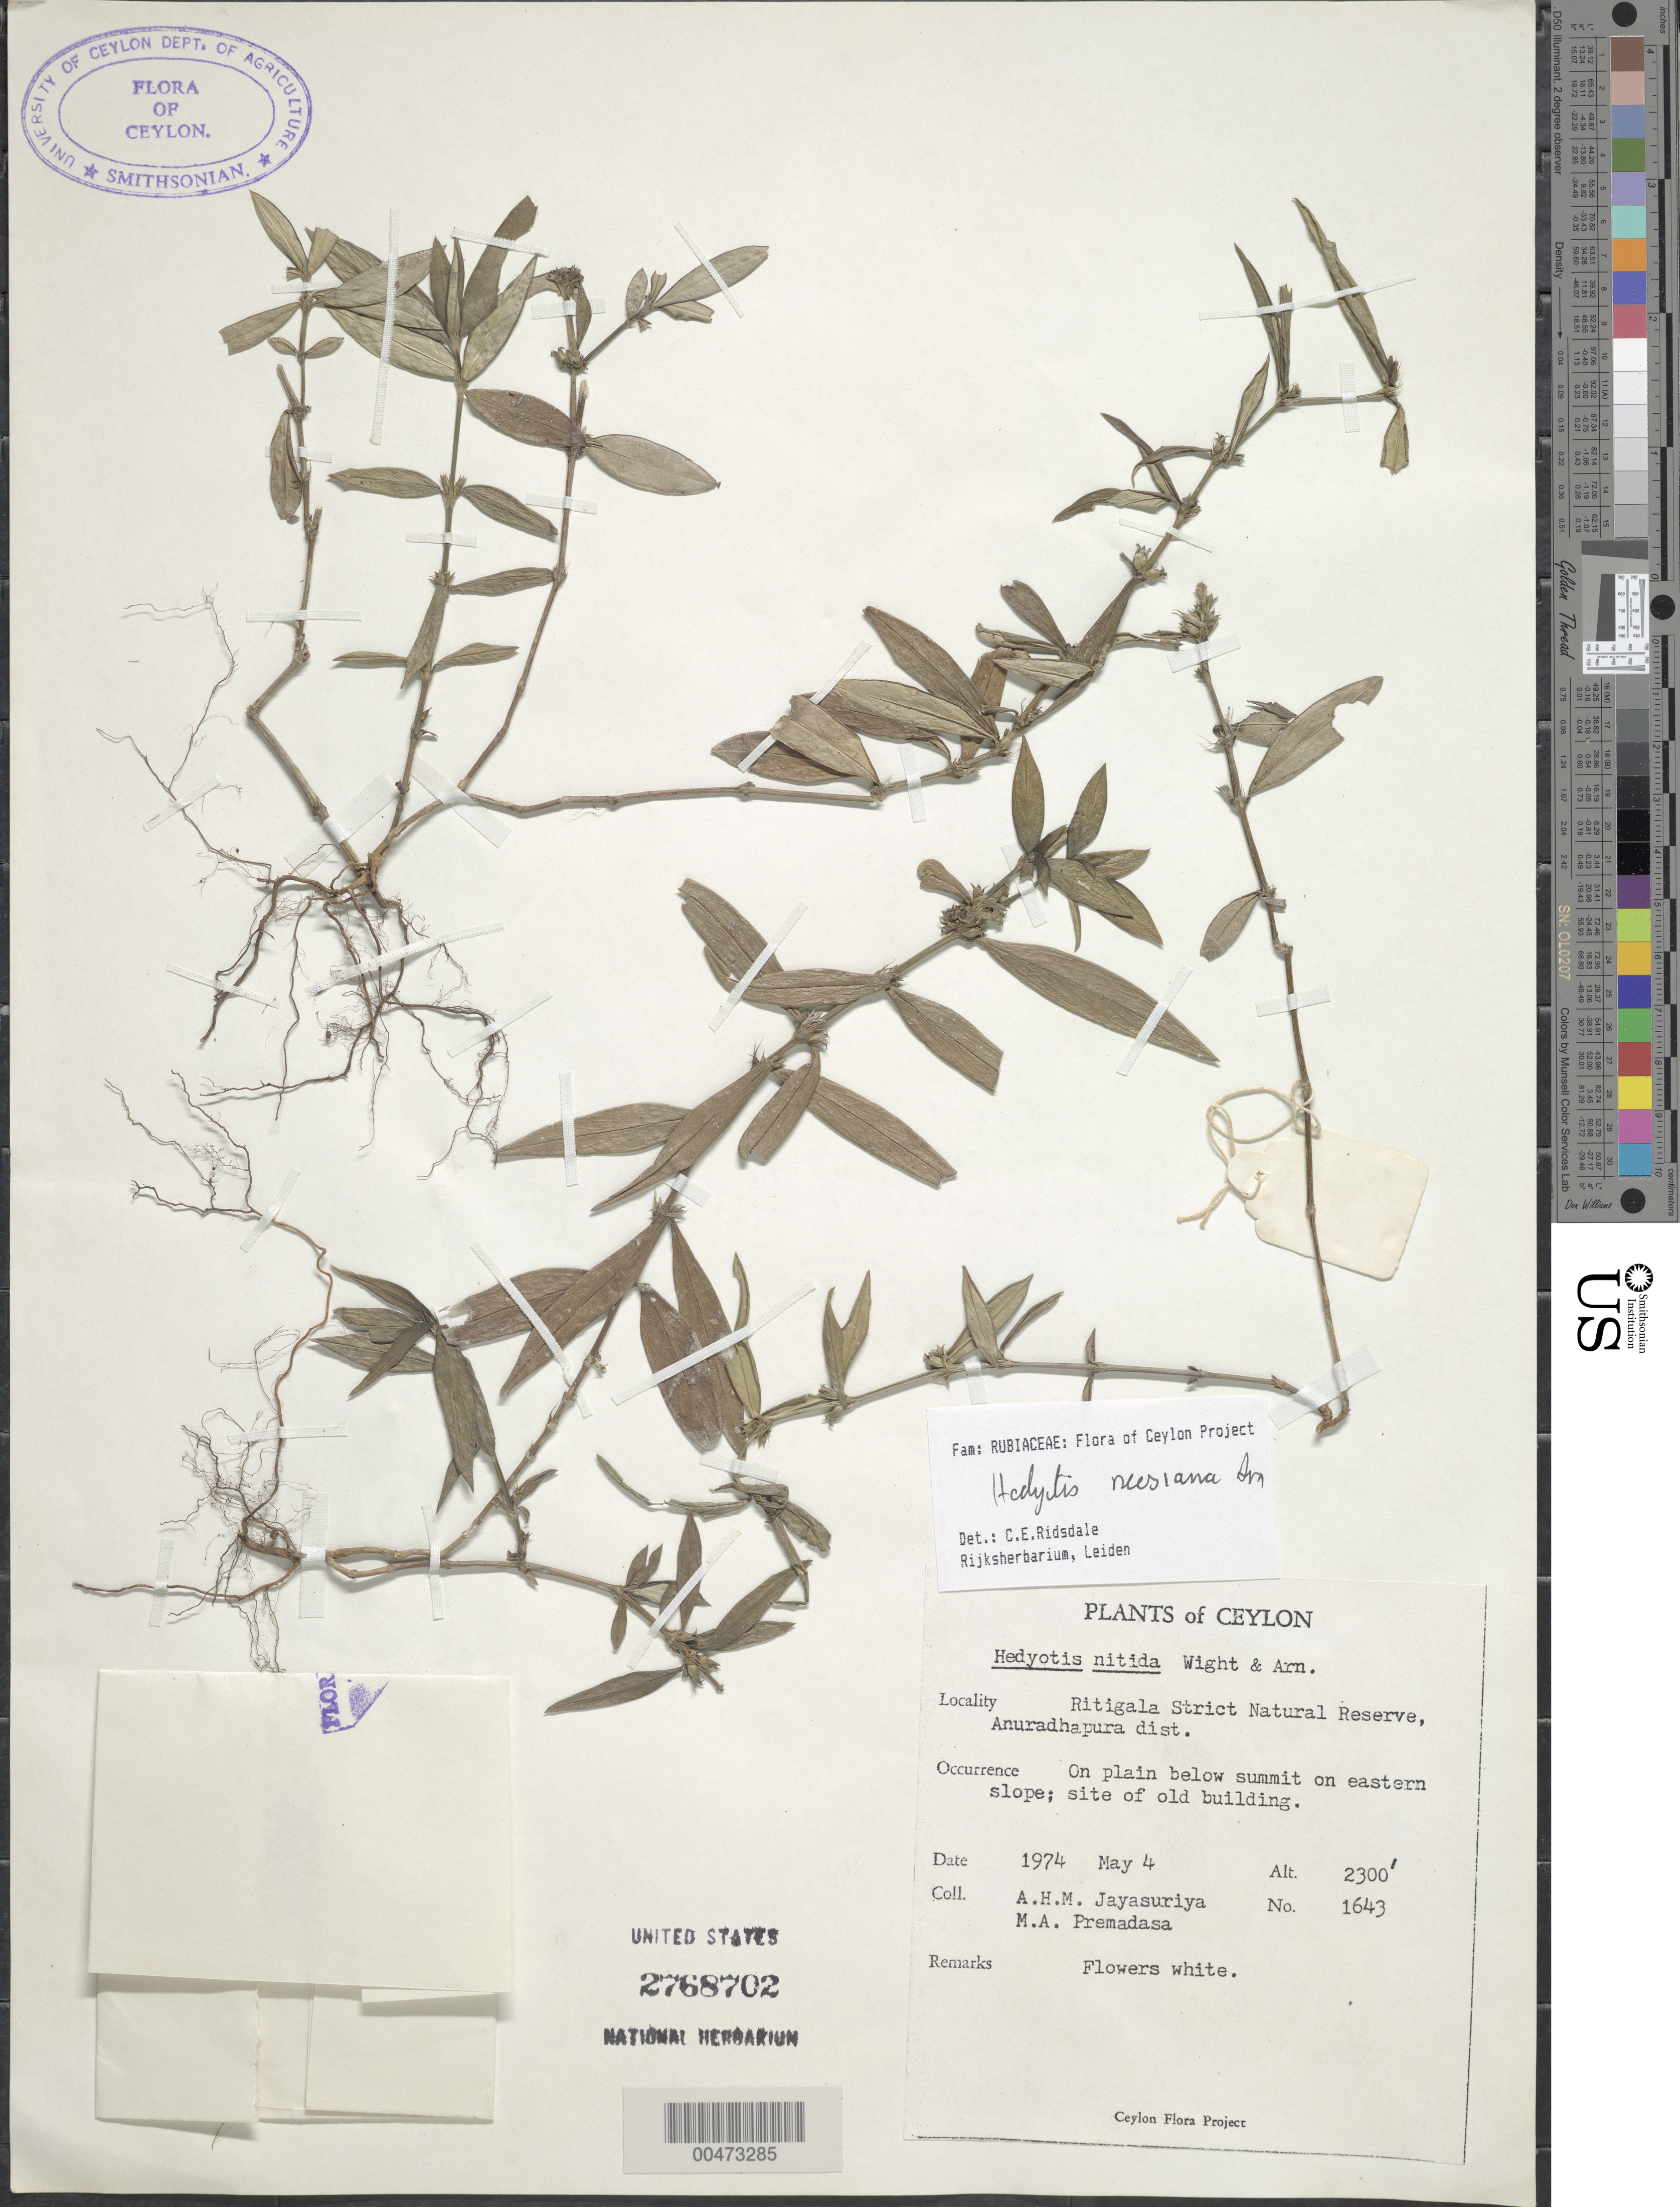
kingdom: Plantae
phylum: Tracheophyta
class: Magnoliopsida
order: Gentianales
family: Rubiaceae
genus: Hedyotis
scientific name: Hedyotis neesiana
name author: Arn.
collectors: A. H. Jayasuriya & M. Premadasa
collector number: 1643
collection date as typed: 04 May 1974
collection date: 1974-05-04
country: Sri Lanka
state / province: North Central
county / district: Anuradhapura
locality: Ritigala Strict Natural Reserve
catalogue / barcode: US 2768702